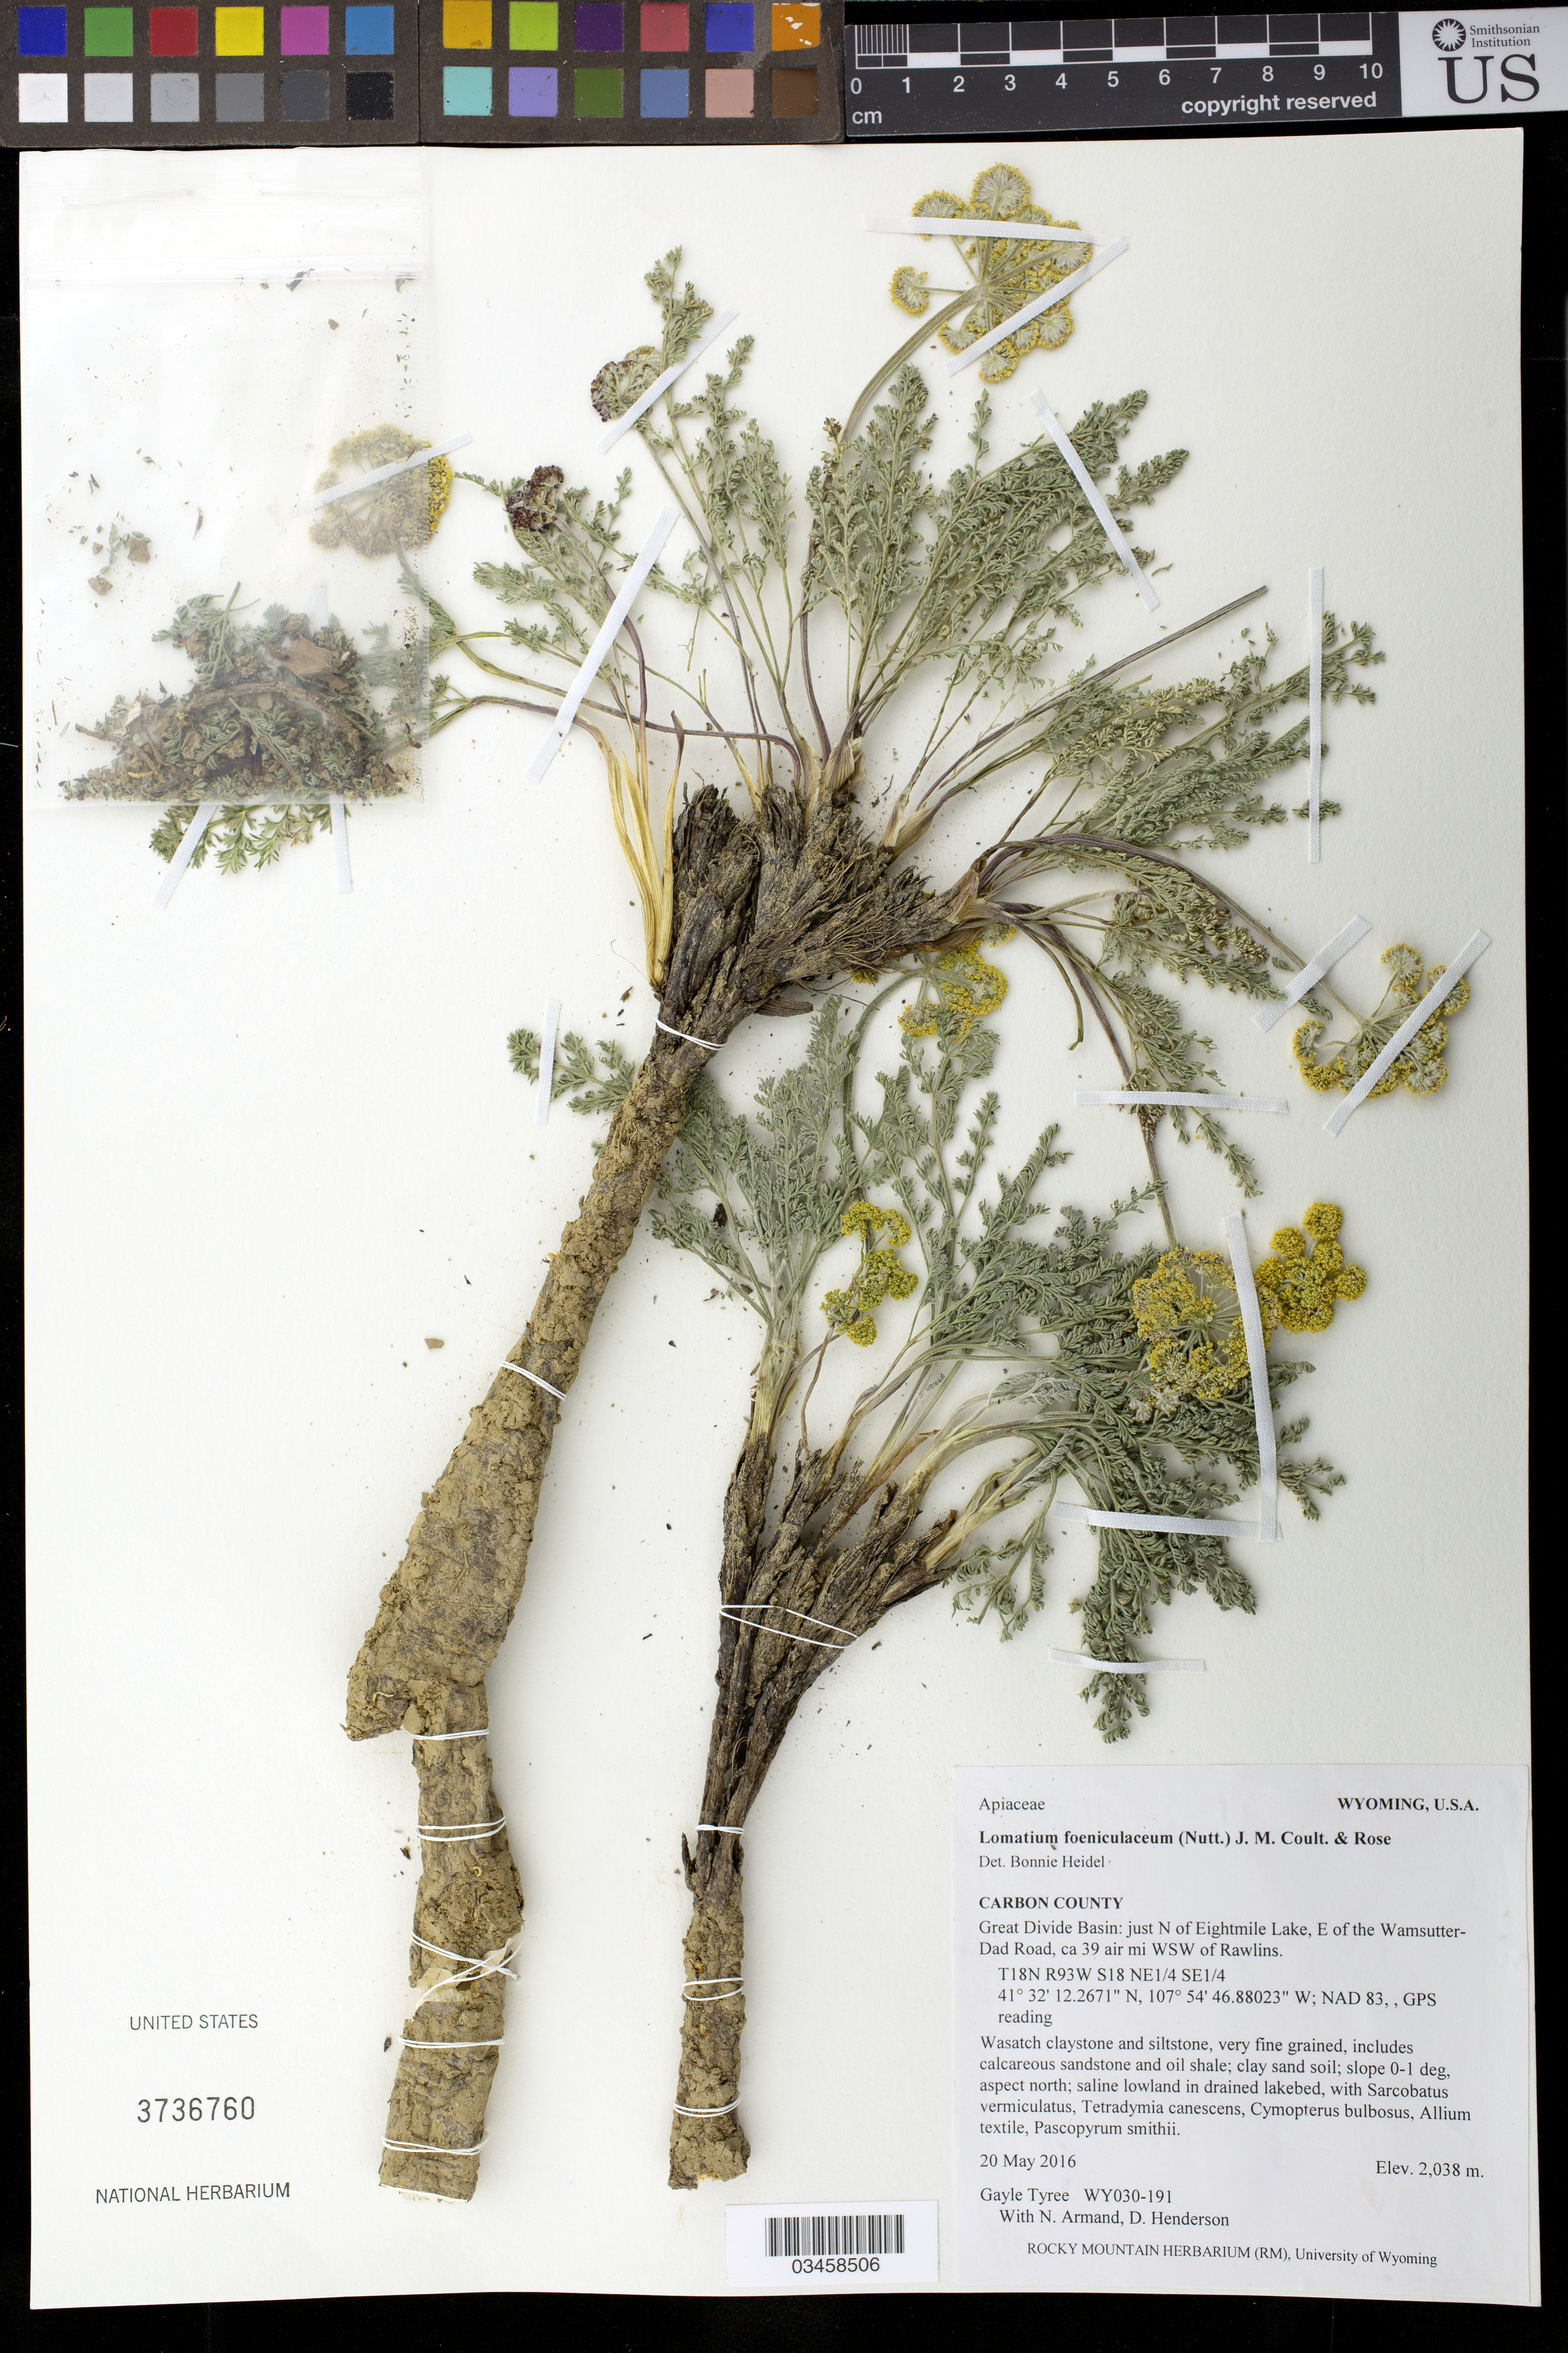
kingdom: Plantae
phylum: Tracheophyta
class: Magnoliopsida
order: Apiales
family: Apiaceae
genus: Lomatium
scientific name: Lomatium foeniculaceum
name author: (Nutt.) J.M. Coult. & Rose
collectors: G. Tyree, N. Armand & D. Henderson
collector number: WY030-191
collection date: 2016-05-20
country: United States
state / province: Wyoming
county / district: Carbon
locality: Great Divide Basin, N of Eightmile Lake, E of the Wamsutter- Dad Road, 39 air mi. WSW of Rawlins. T18N R93W S18 NE1/4 SE1/4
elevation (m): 621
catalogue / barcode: US 3736760